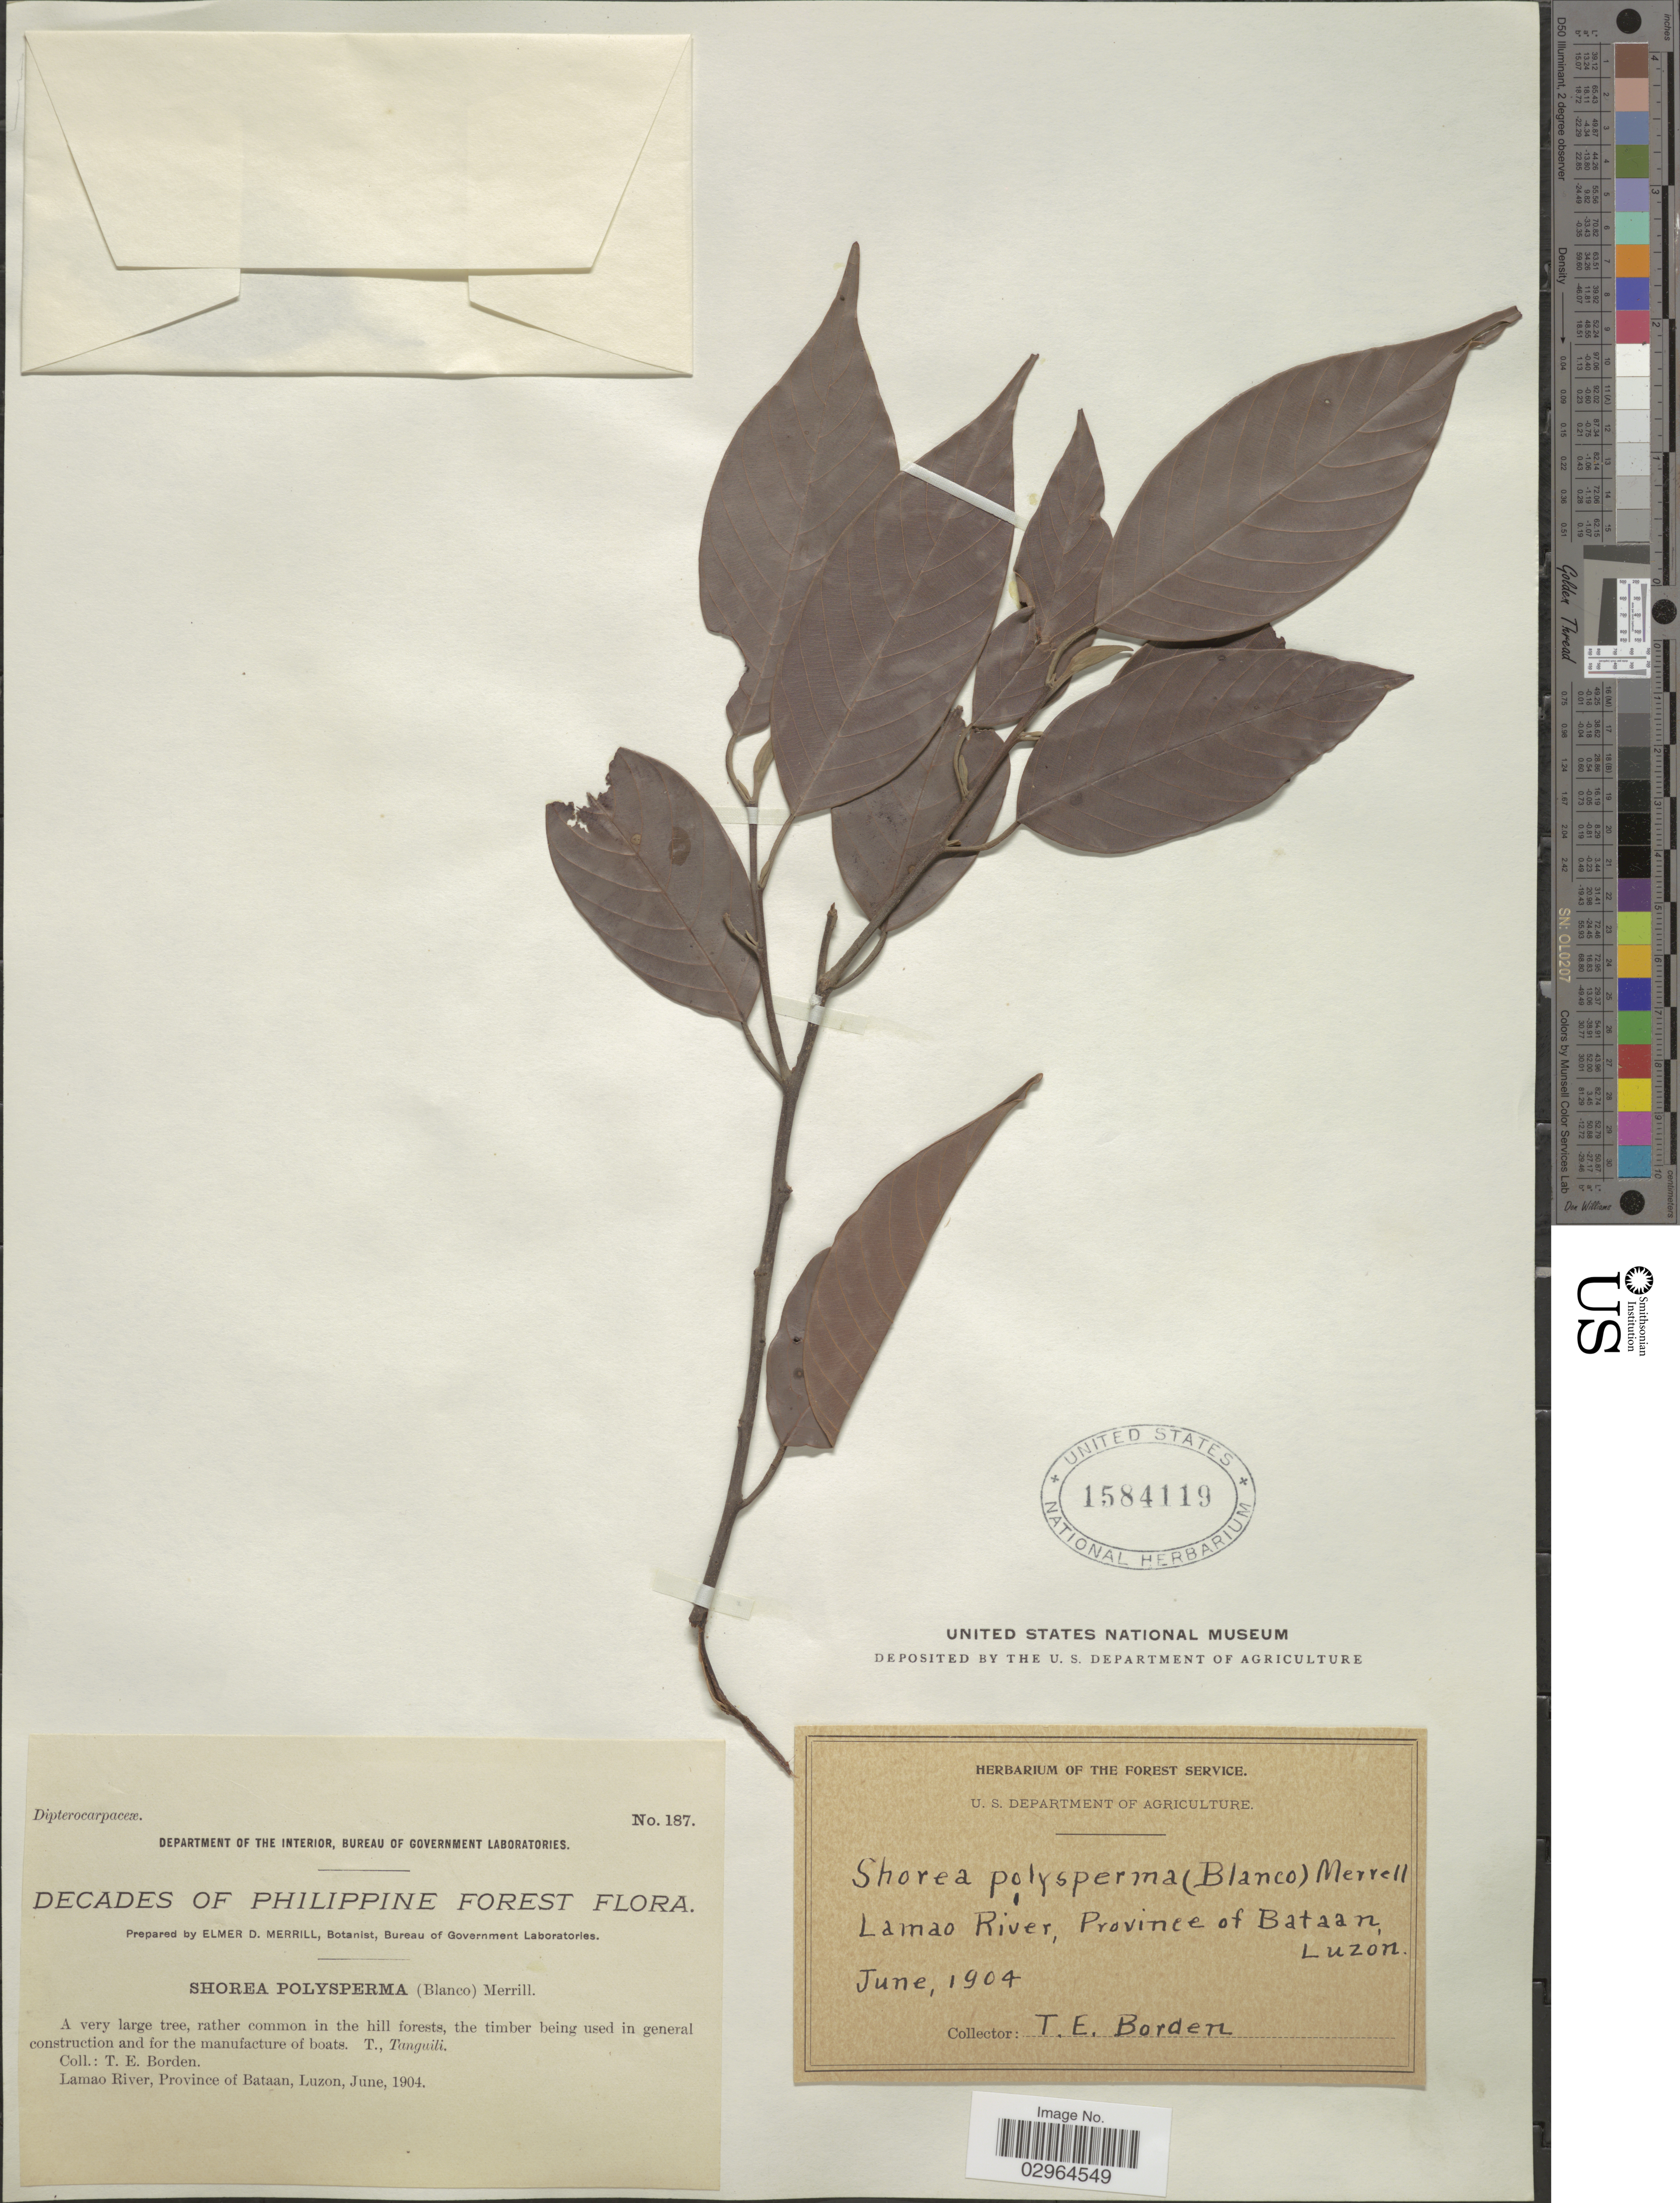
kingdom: Plantae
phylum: Tracheophyta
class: Magnoliopsida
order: Malvales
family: Dipterocarpaceae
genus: Rubroshorea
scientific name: Rubroshorea polysperma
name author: (Blanco) P.S. Ashton & J. Heck.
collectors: T. E. Borden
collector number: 187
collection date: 1904-06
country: Philippines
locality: Lamao River, Province of Bataan, Luzon.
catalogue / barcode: US 1584119